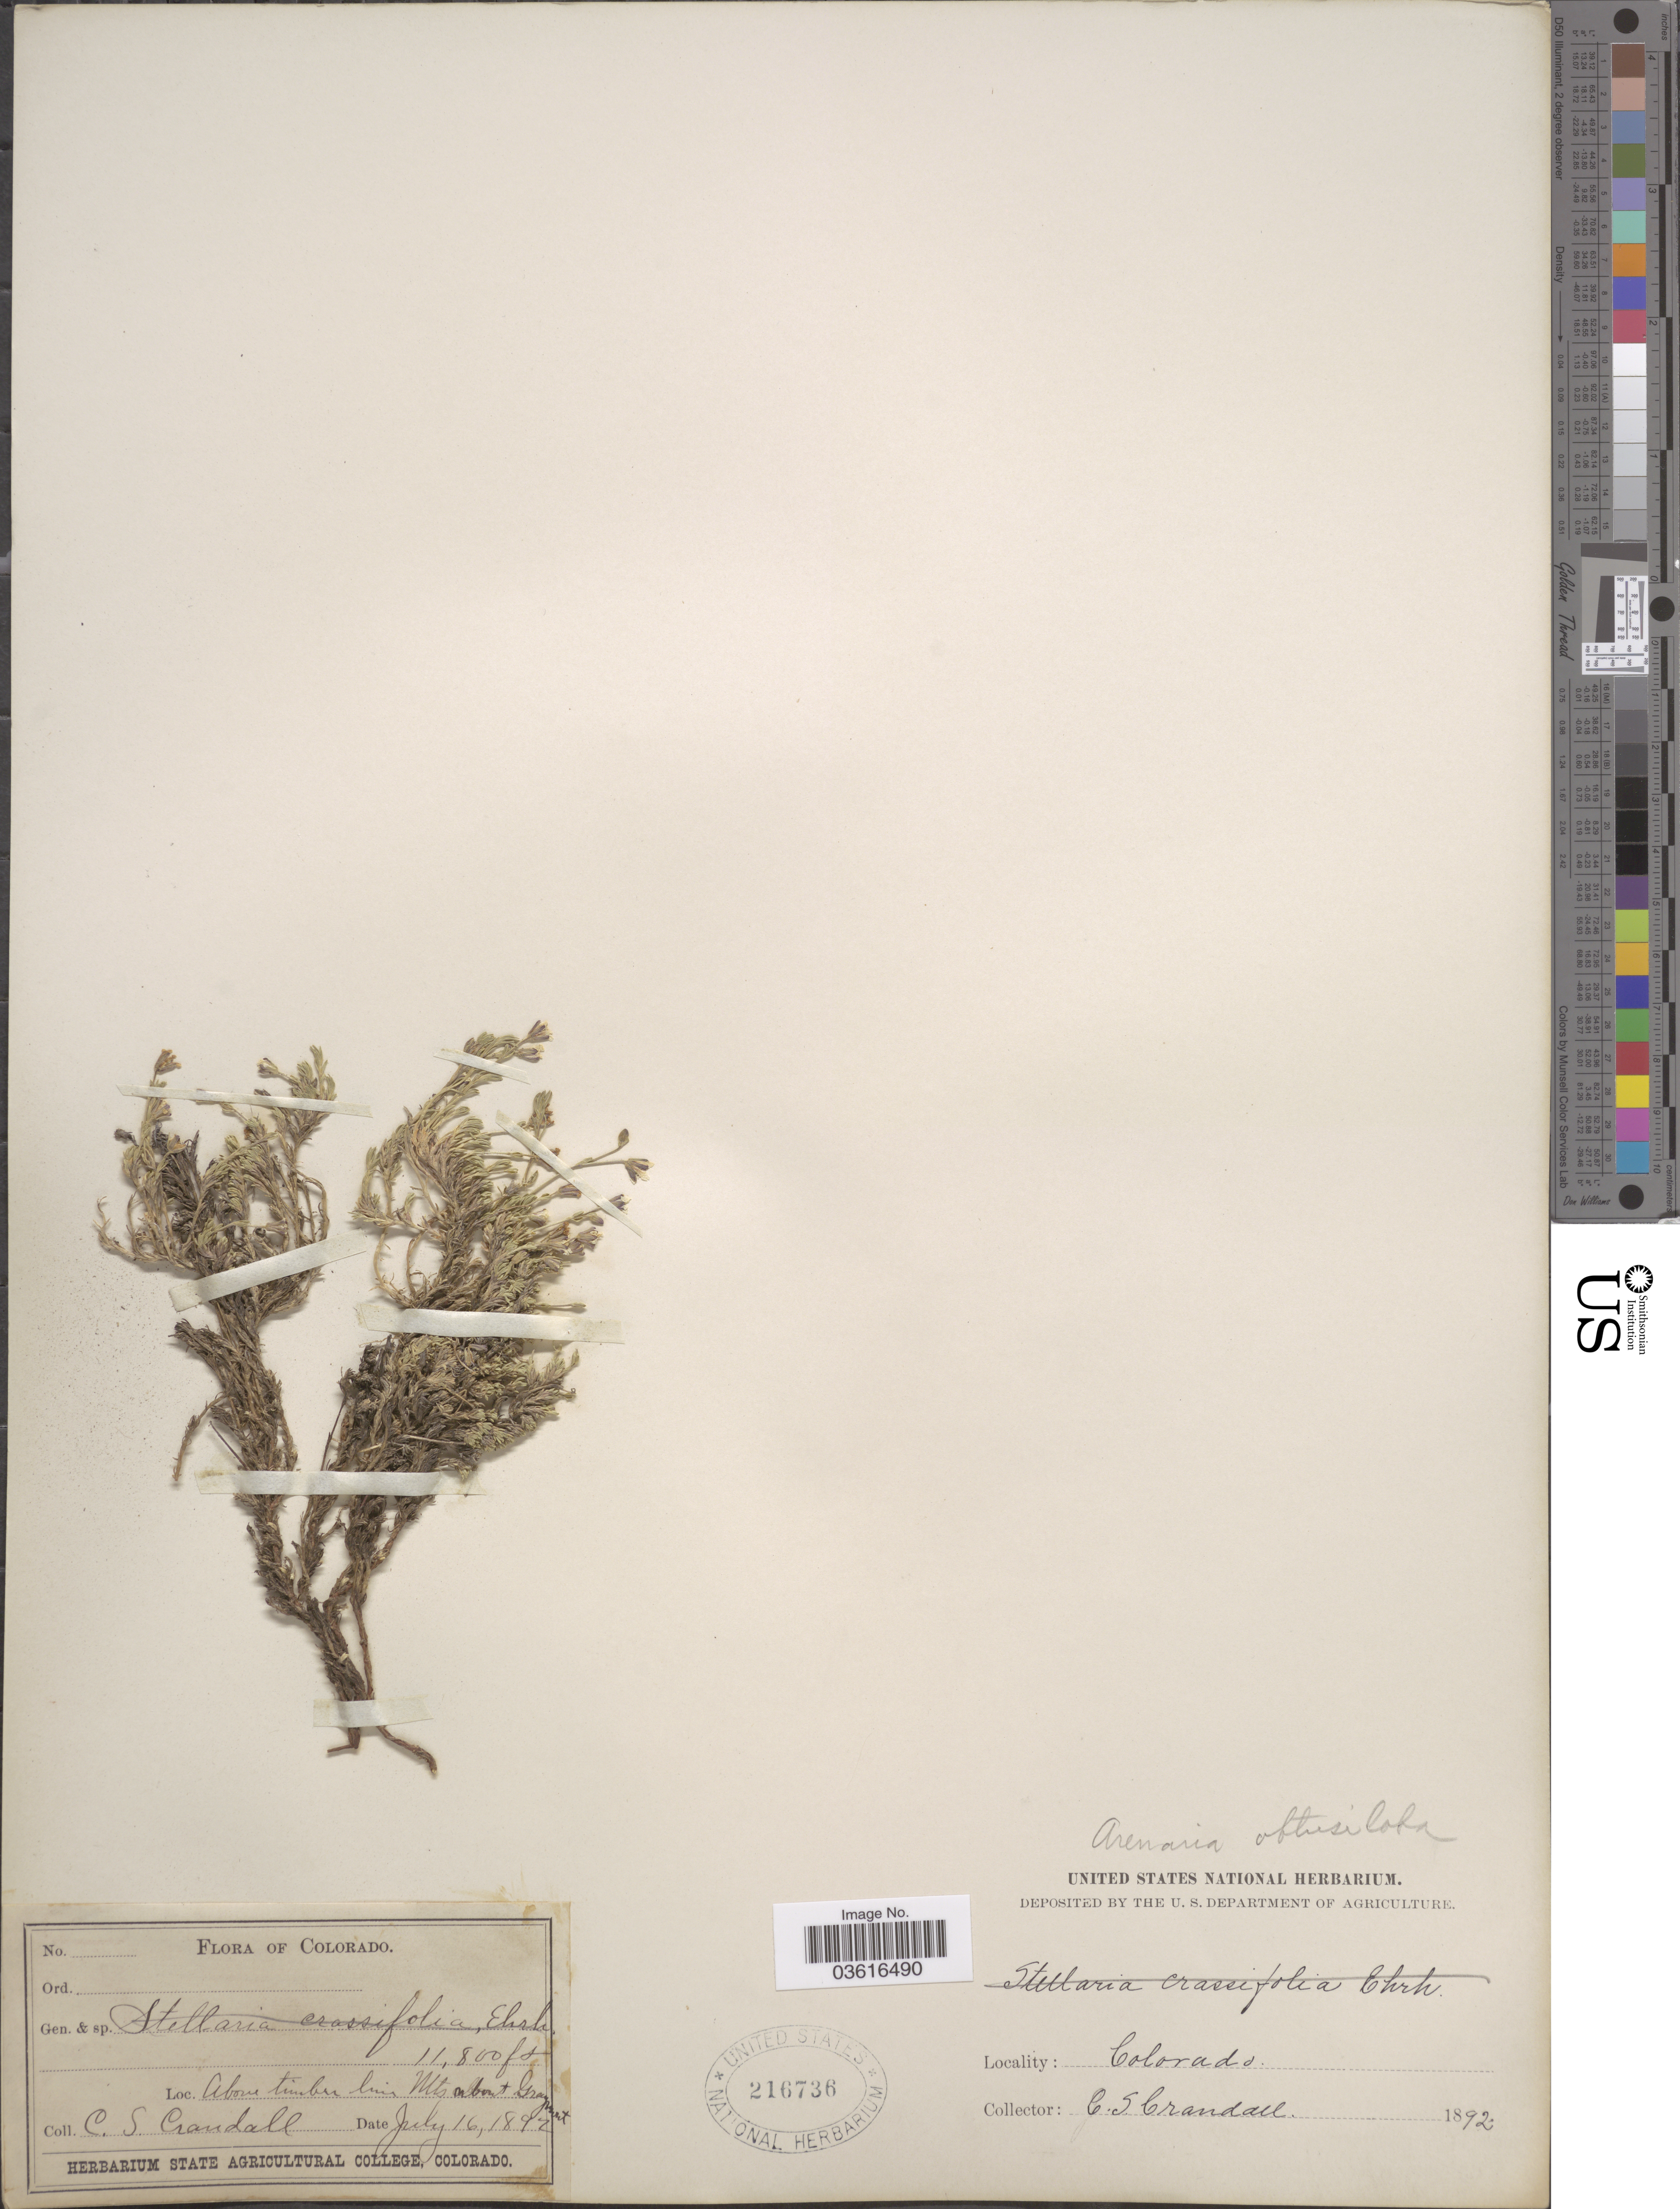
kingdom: Plantae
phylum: Tracheophyta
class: Magnoliopsida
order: Caryophyllales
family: Caryophyllaceae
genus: Cherleria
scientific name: Cherleria obtusiloba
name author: (Rydb.) A.J. Moore & Dillenb.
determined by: Strong, M. T., (US), Smithsonian Institution - National Museum of Natural History (UNITED STATES)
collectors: C. Crandall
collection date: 1892-07-16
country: United States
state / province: Colorado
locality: Above timber line Mts. about Graymount.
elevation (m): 3597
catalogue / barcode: US 216736